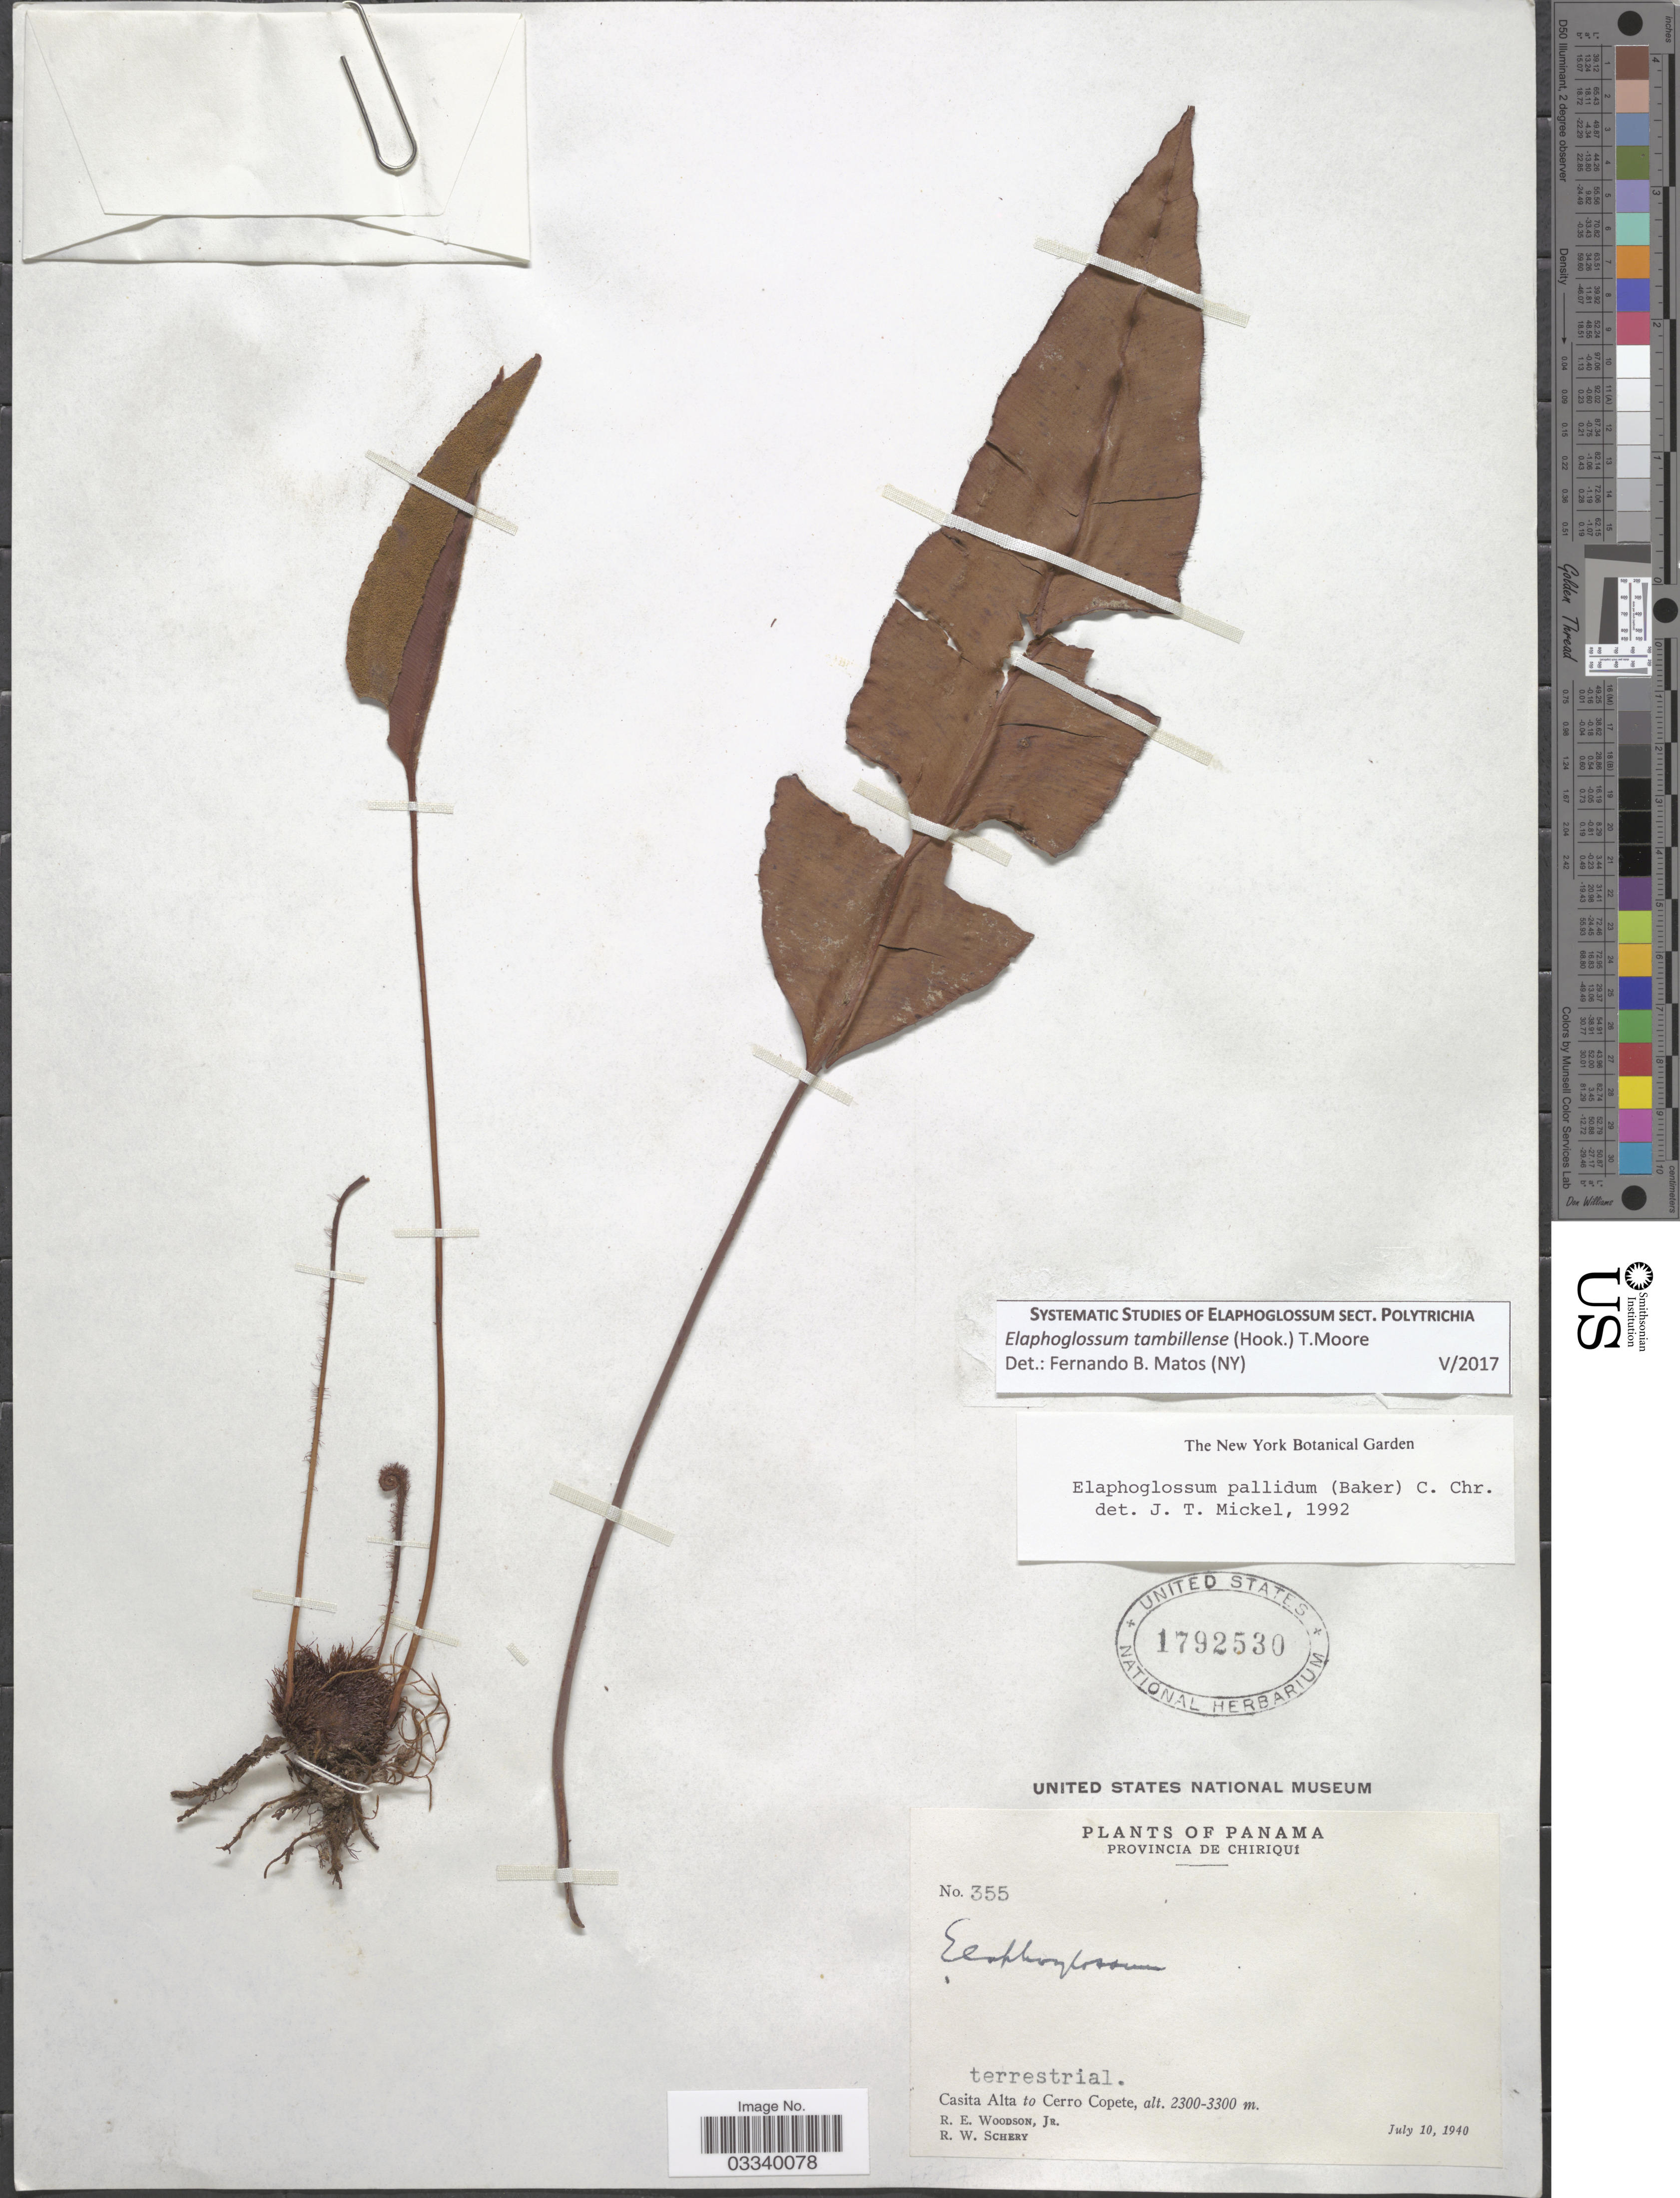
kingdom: Plantae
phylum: Tracheophyta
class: Polypodiopsida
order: Polypodiales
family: Dryopteridaceae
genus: Elaphoglossum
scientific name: Elaphoglossum tambillense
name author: (Hook.) T. Moore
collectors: R. Woods & M. Schery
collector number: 355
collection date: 1940-07-10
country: Panama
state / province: Chiriqui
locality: Casita Alta to Cerro Copete.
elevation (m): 2300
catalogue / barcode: US 1792530